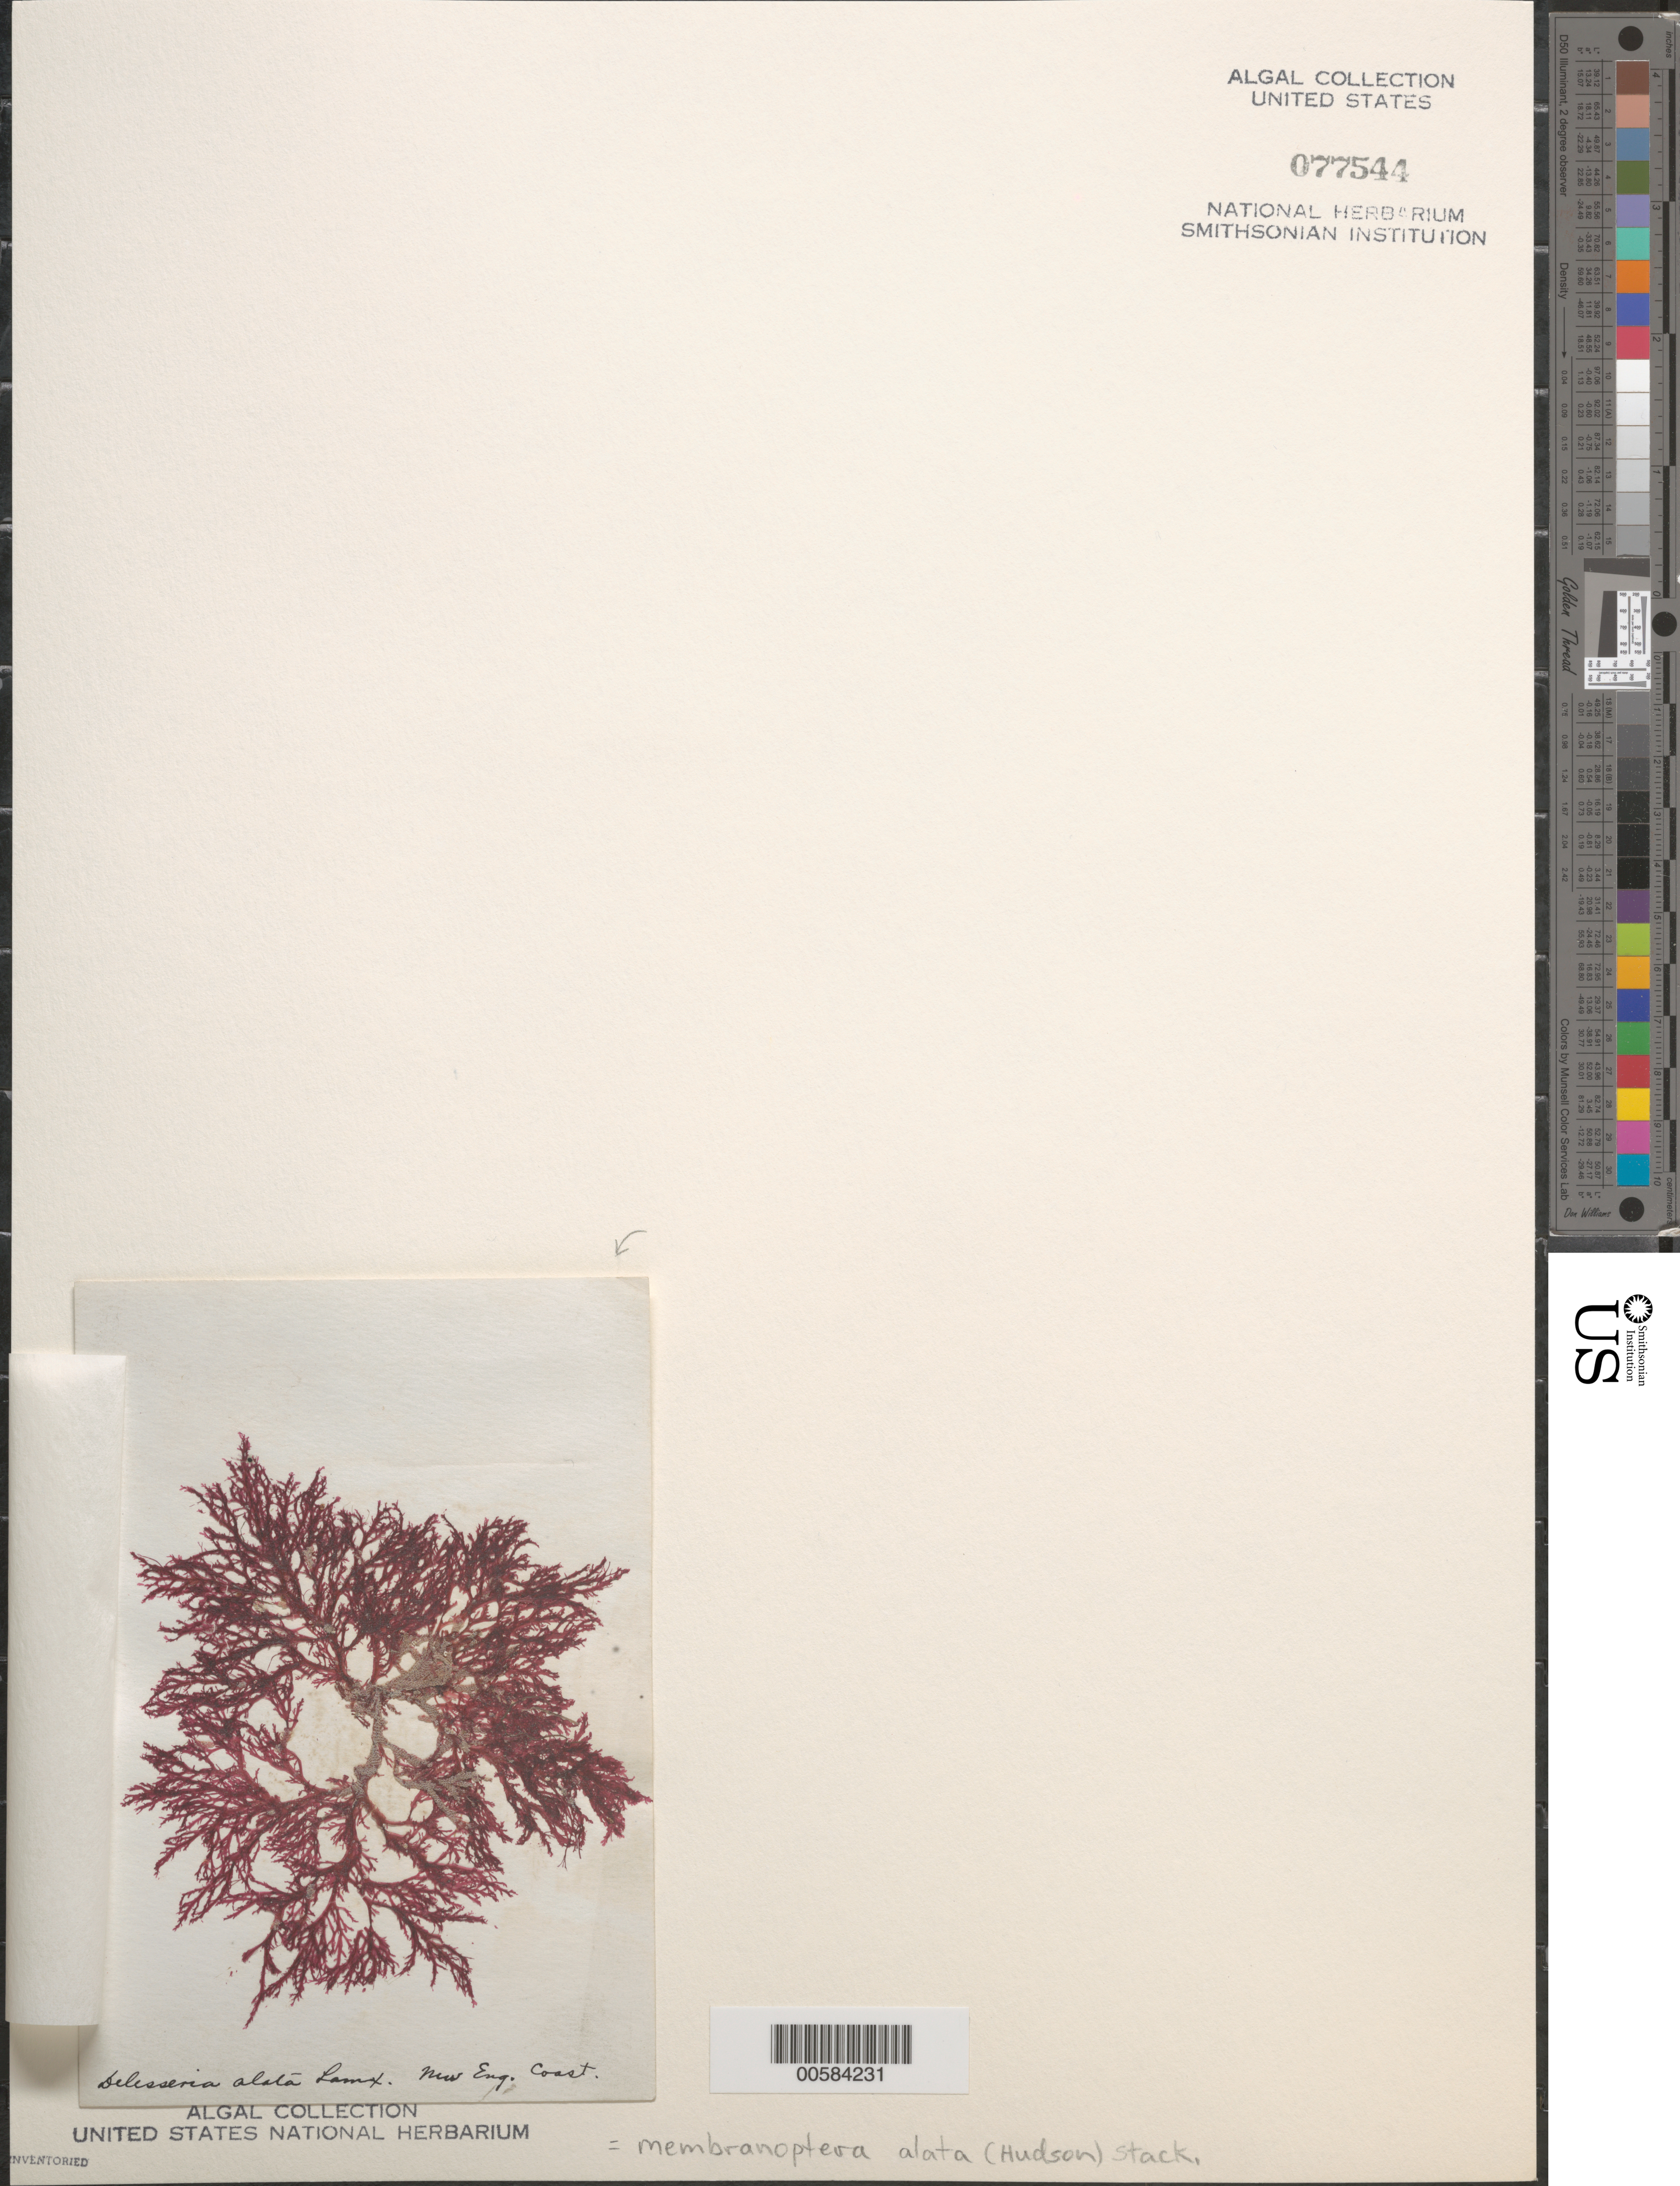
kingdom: Plantae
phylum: Rhodophyta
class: Florideophyceae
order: Ceramiales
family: Delesseriaceae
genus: Membranoptera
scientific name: Membranoptera alata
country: United States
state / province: New England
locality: Coast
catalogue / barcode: US 77544